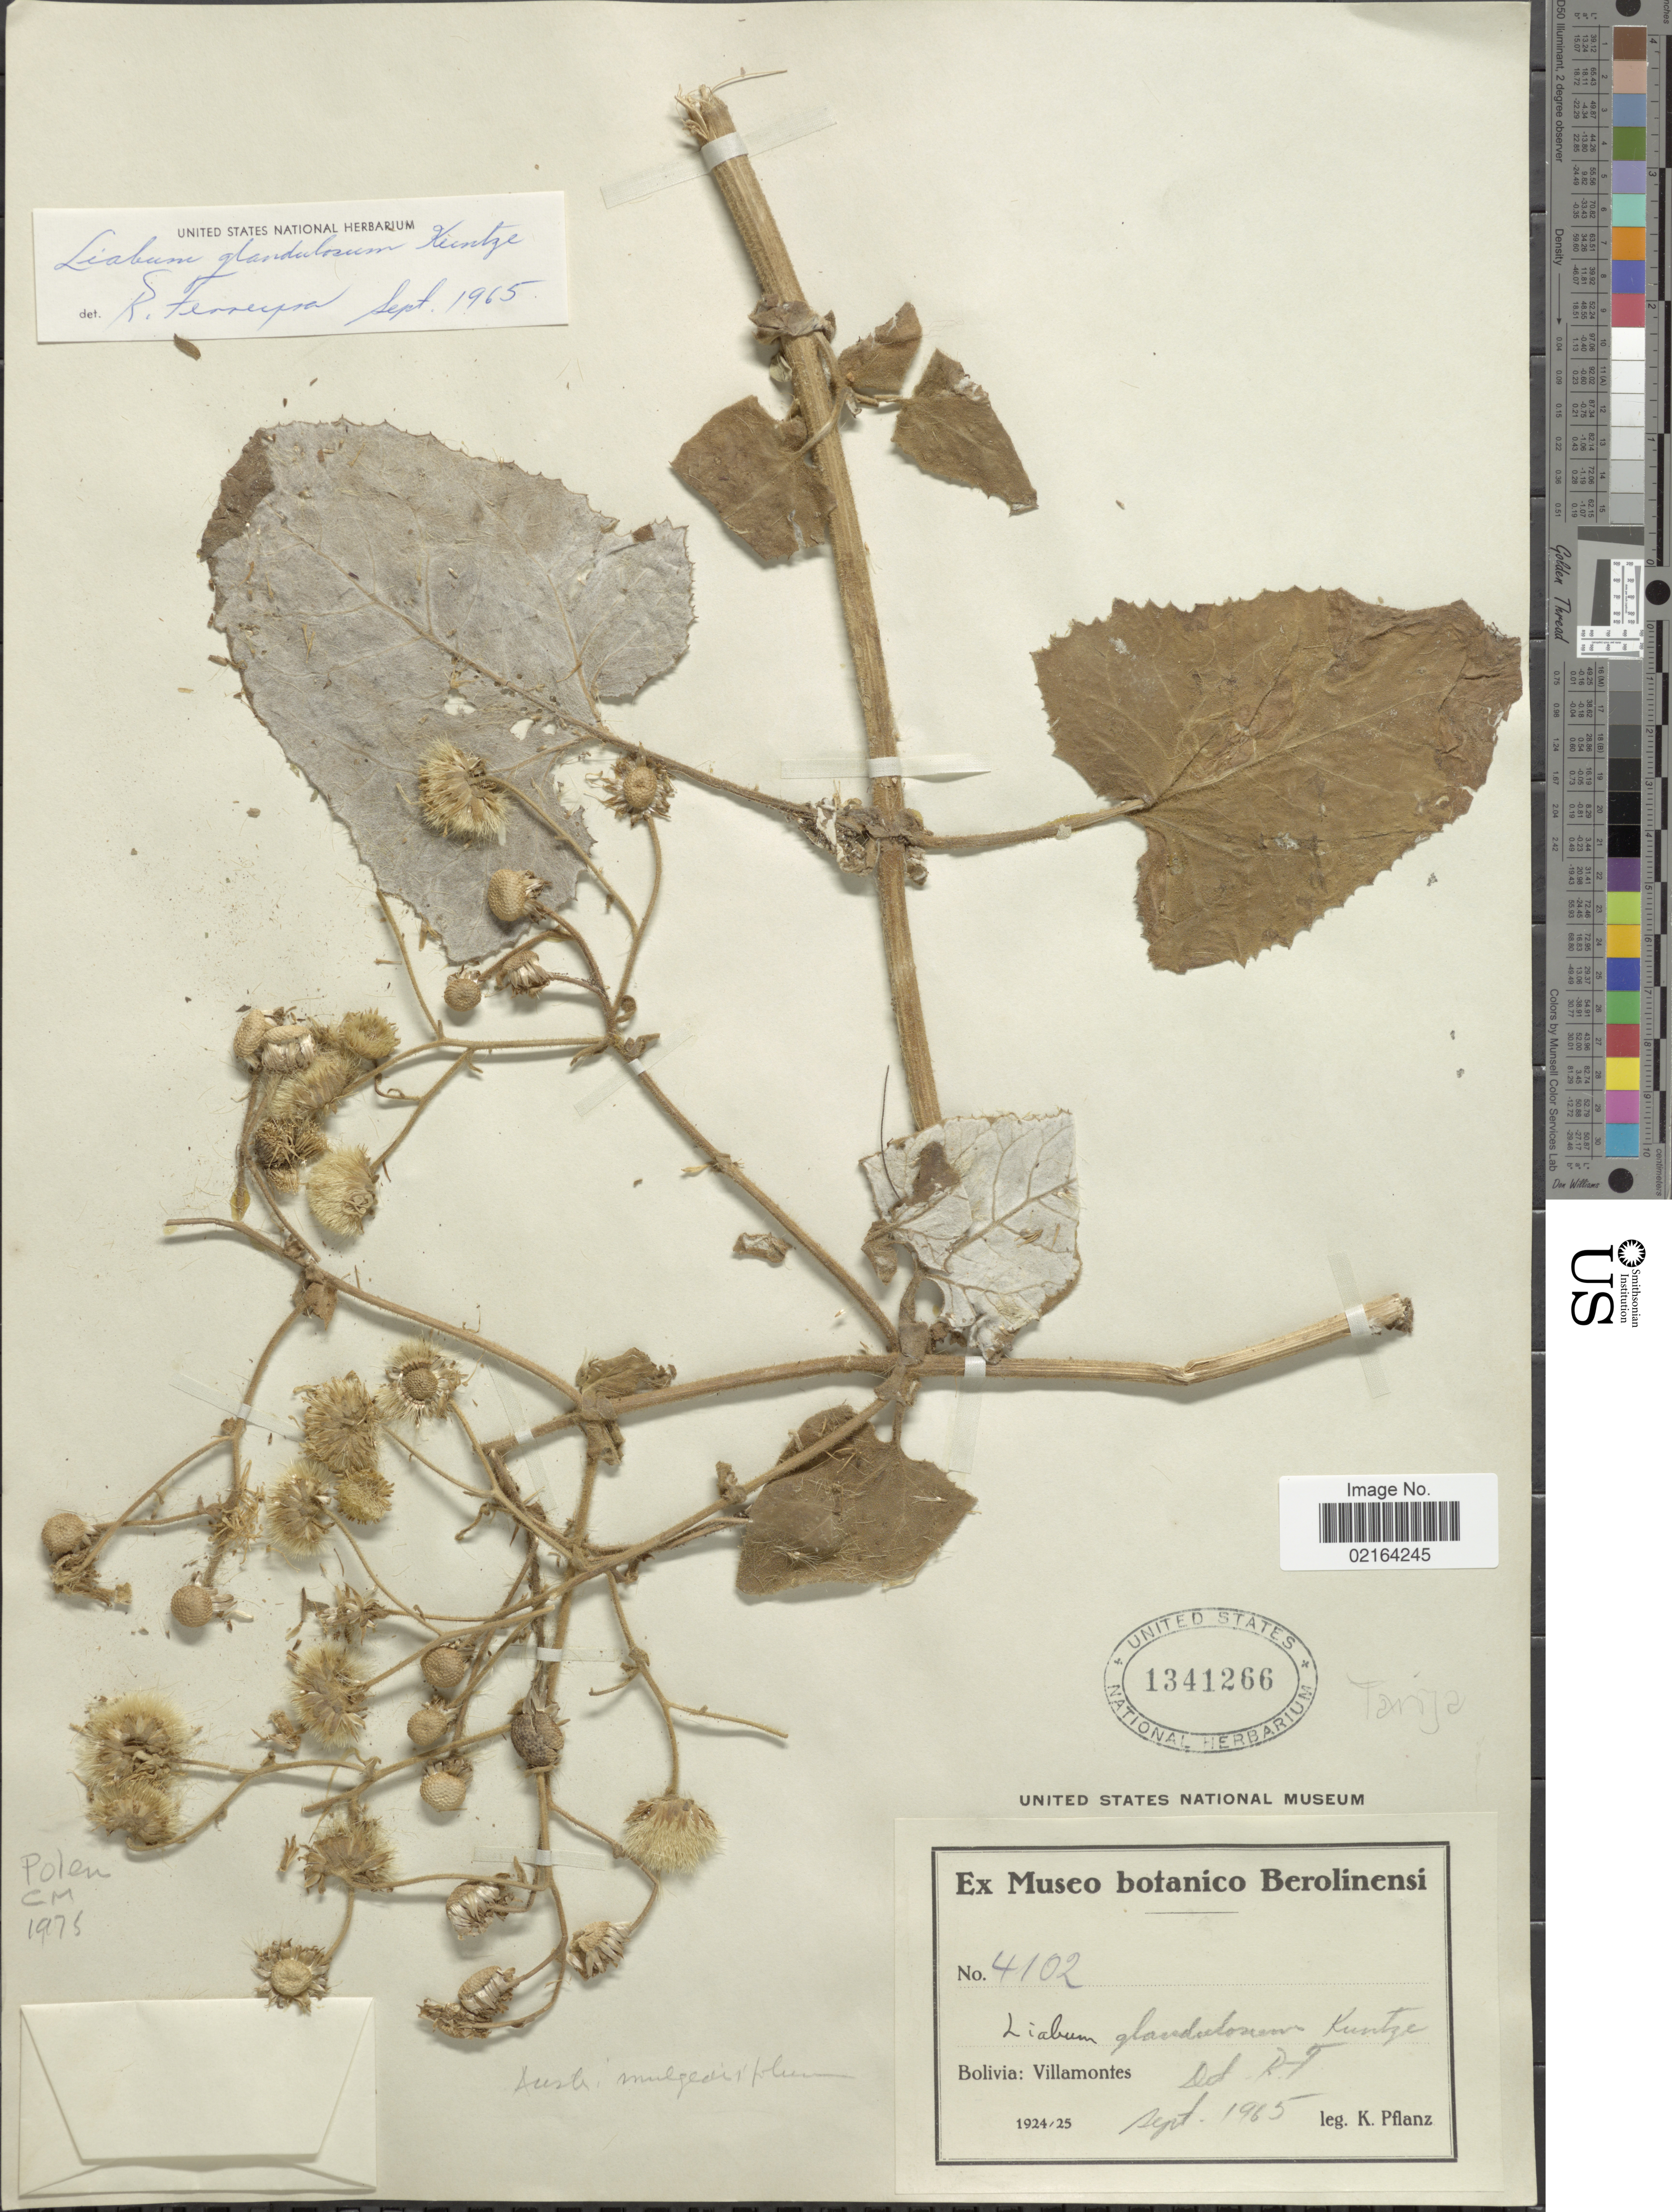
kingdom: Plantae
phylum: Tracheophyta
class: Magnoliopsida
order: Asterales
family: Asteraceae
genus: Microliabum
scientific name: Microliabum polymnioides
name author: (R.E. Fr.) H. Rob.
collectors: K. Pflanz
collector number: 4102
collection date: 1965-09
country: Bolivia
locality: Bolivia: Villamontes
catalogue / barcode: US 1341266